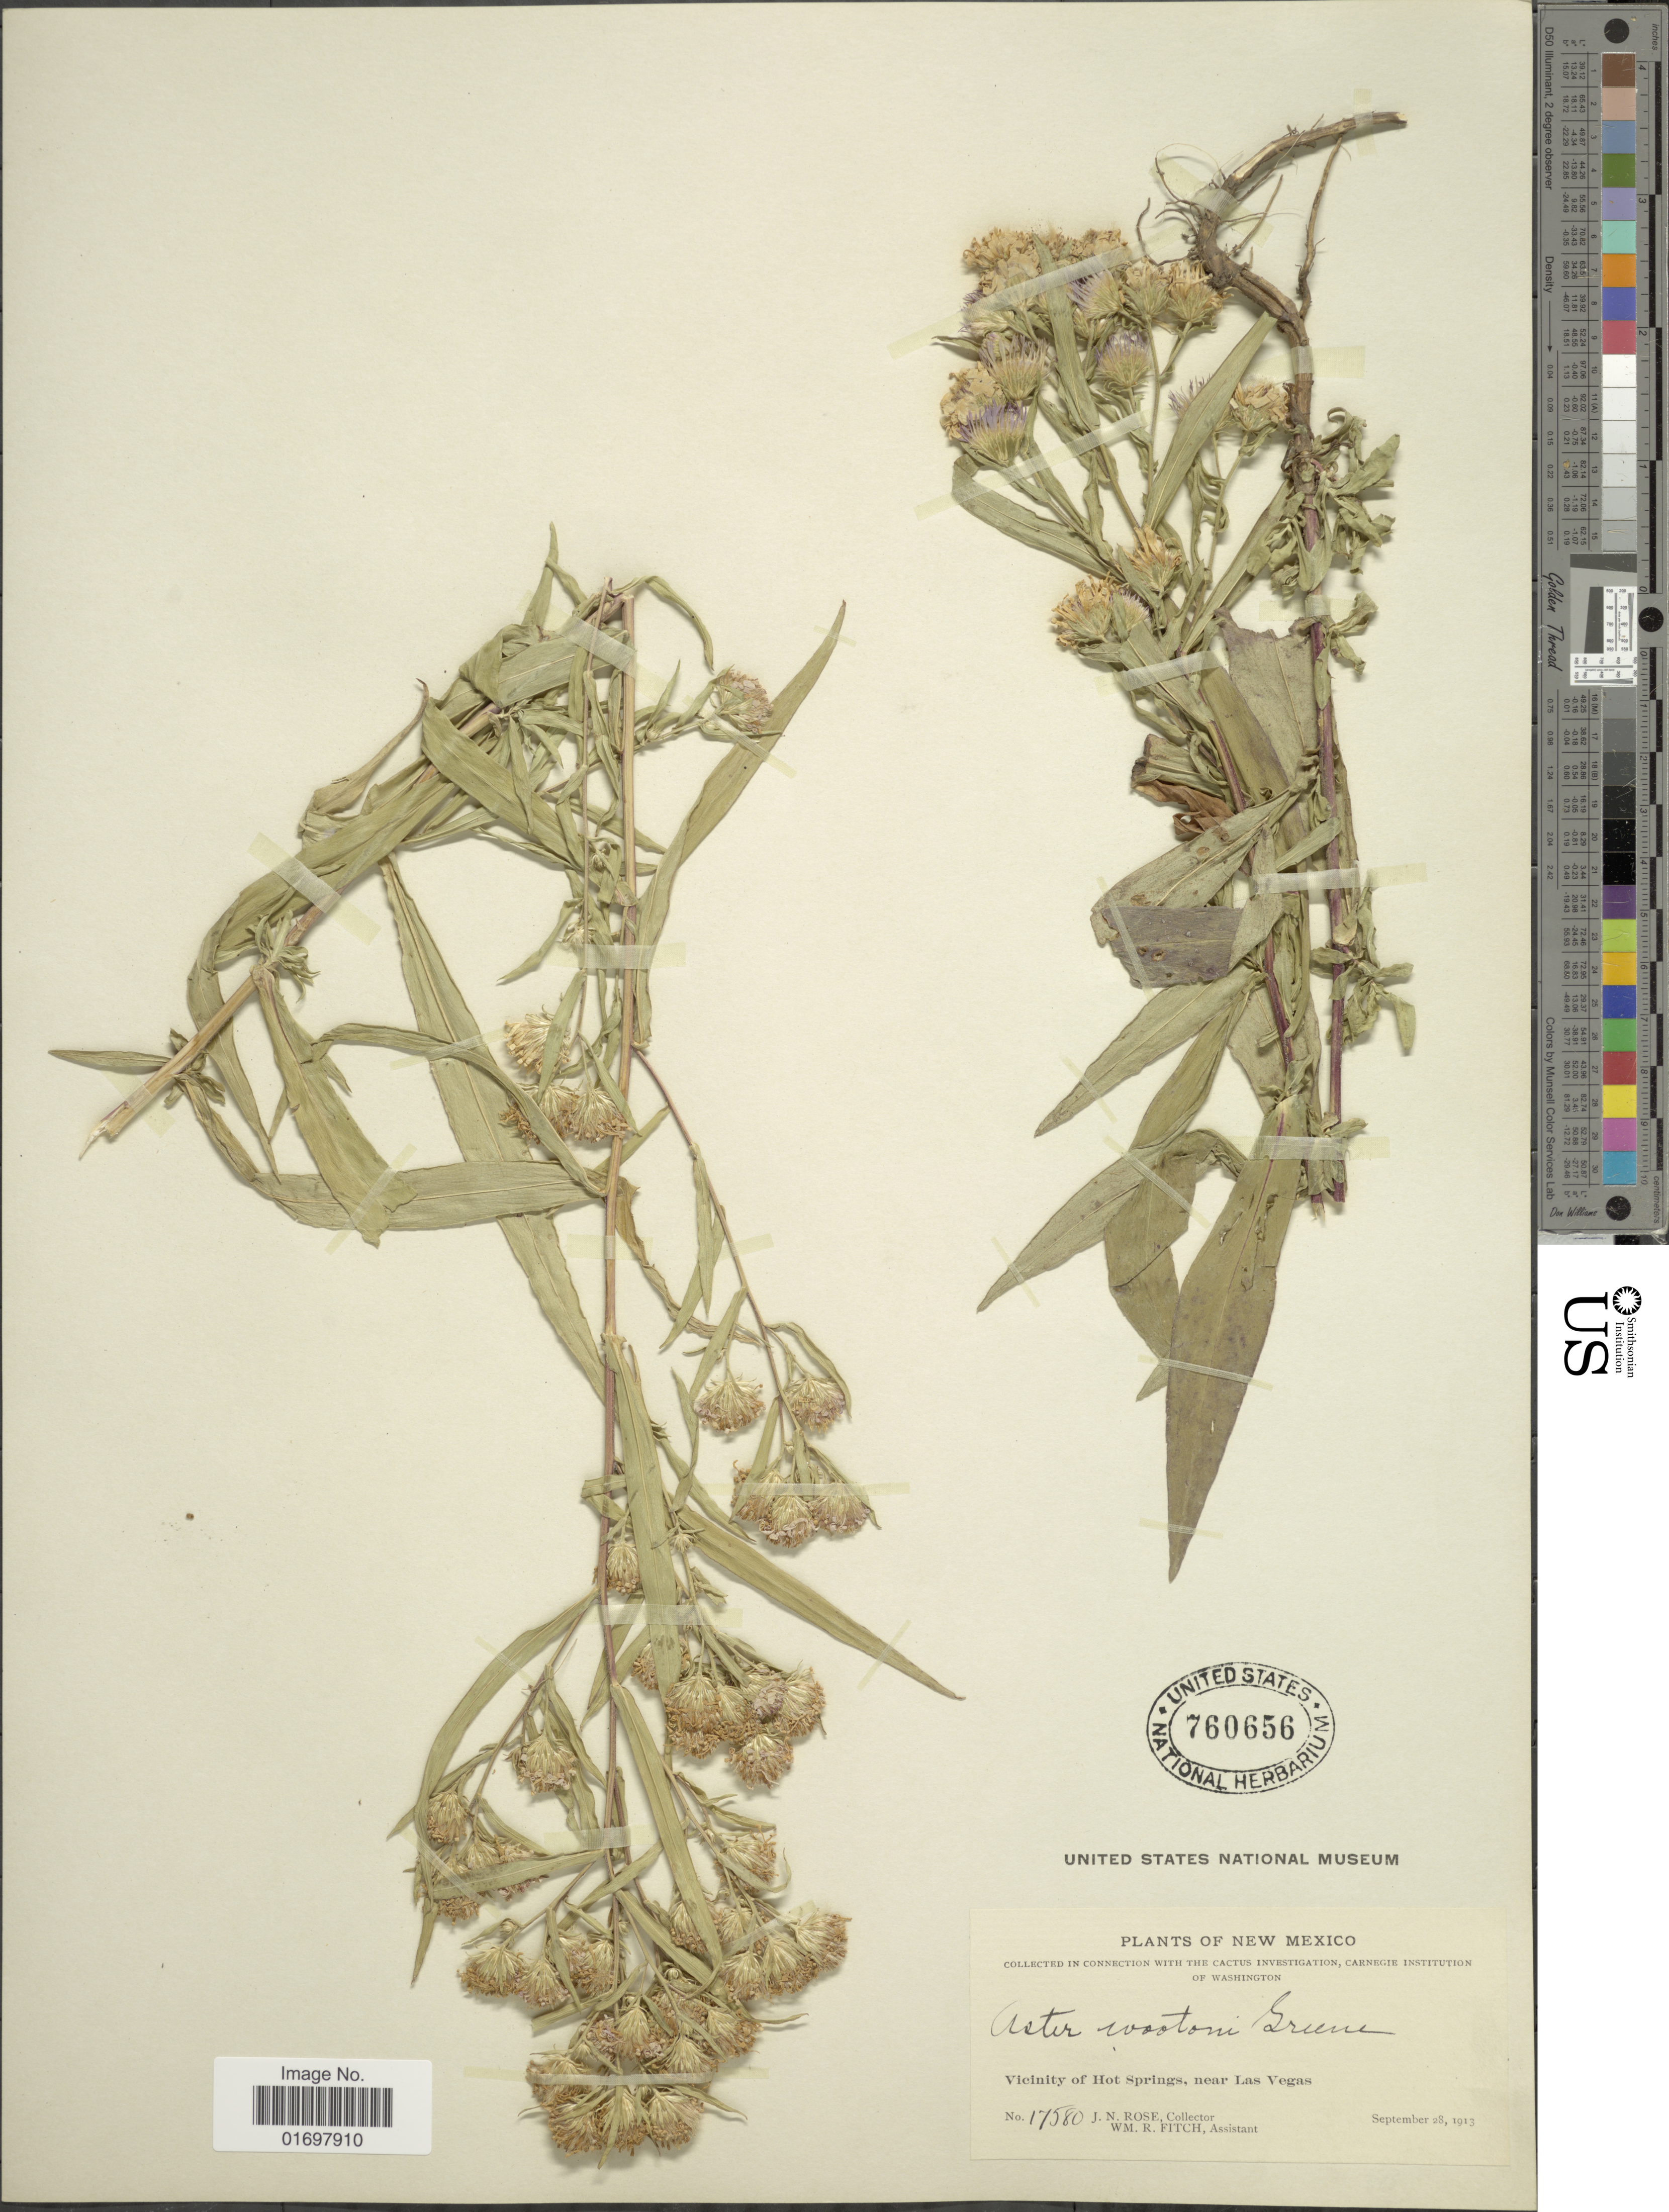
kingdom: Plantae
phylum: Tracheophyta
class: Magnoliopsida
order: Asterales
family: Asteraceae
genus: Symphyotrichum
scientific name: Symphyotrichum lanceolatum var. hesperium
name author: (A. Gray) G.L. Nesom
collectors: J. N. Rose & W. R. Fitch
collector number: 17580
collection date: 1913-09-28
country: United States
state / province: New Mexico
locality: Vicinity of Hot Springs, near Las Vegas.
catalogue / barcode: US 760656